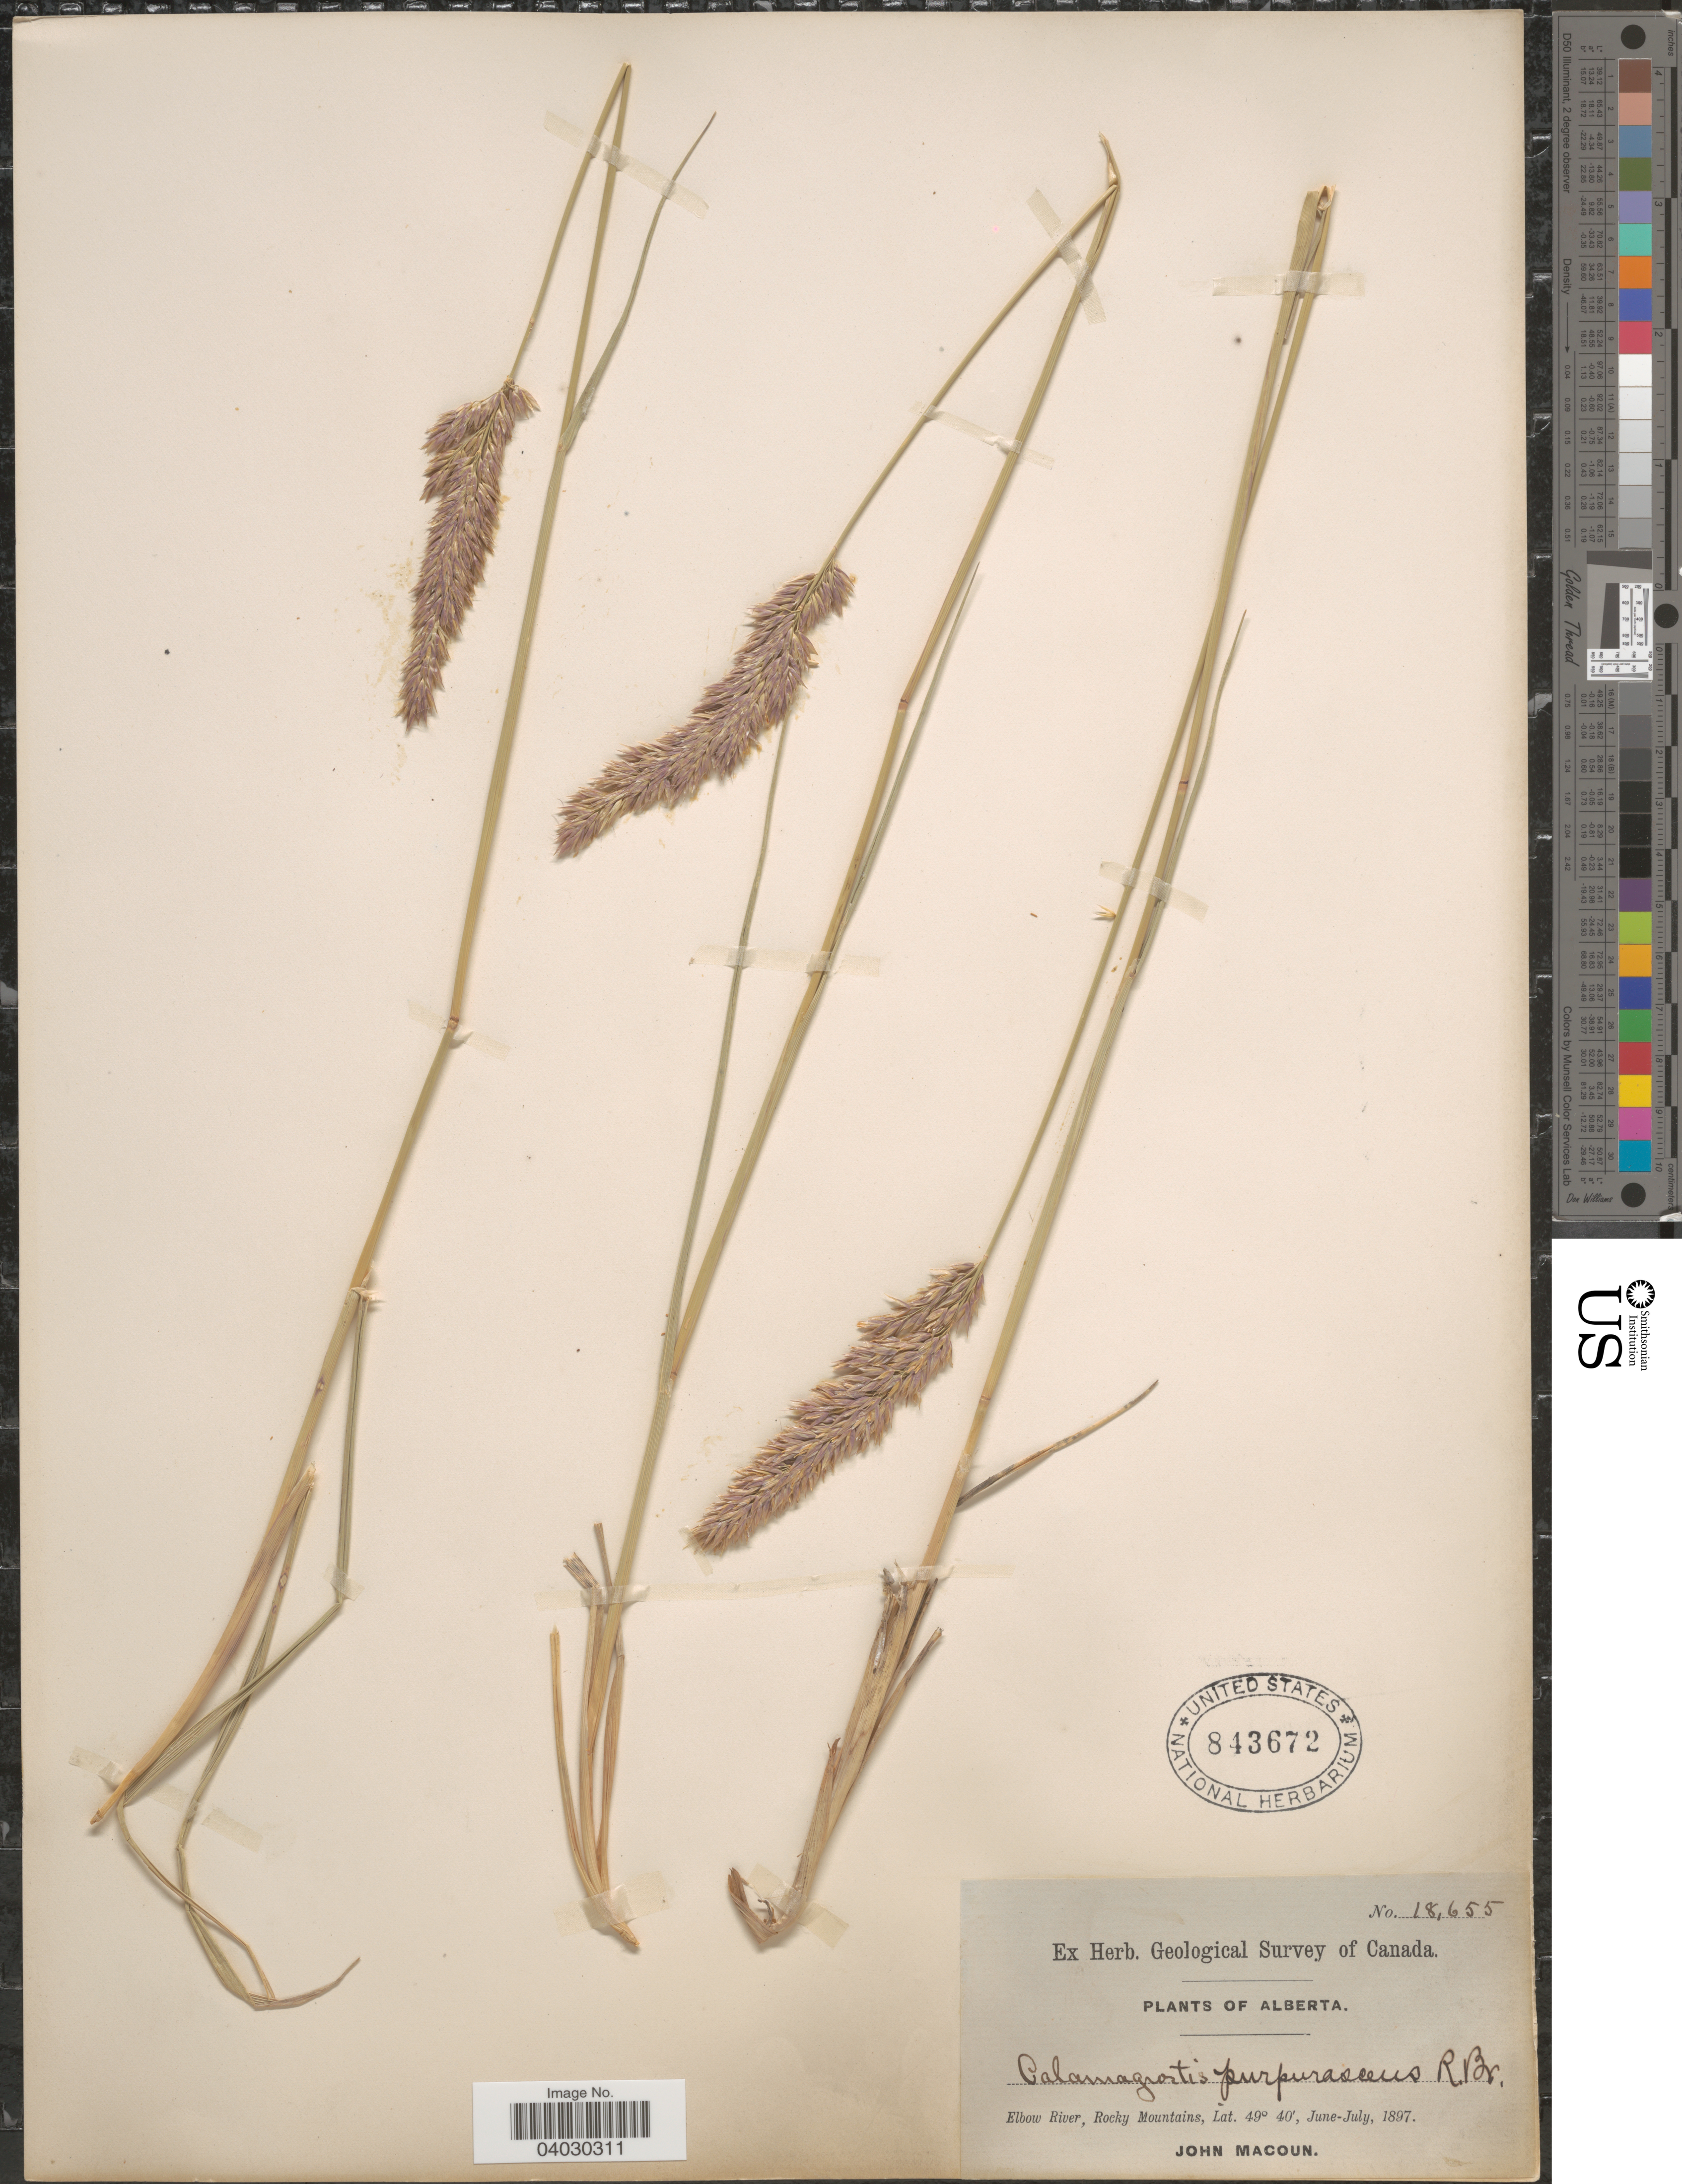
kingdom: Plantae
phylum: Tracheophyta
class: Liliopsida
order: Poales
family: Poaceae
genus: Calamagrostis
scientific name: Calamagrostis purpurascens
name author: R. Br.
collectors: J. Macoun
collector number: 18655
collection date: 1897-06/1897-07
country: Canada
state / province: Alberta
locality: Elbow River, Rocky Mountains.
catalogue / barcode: US 843672